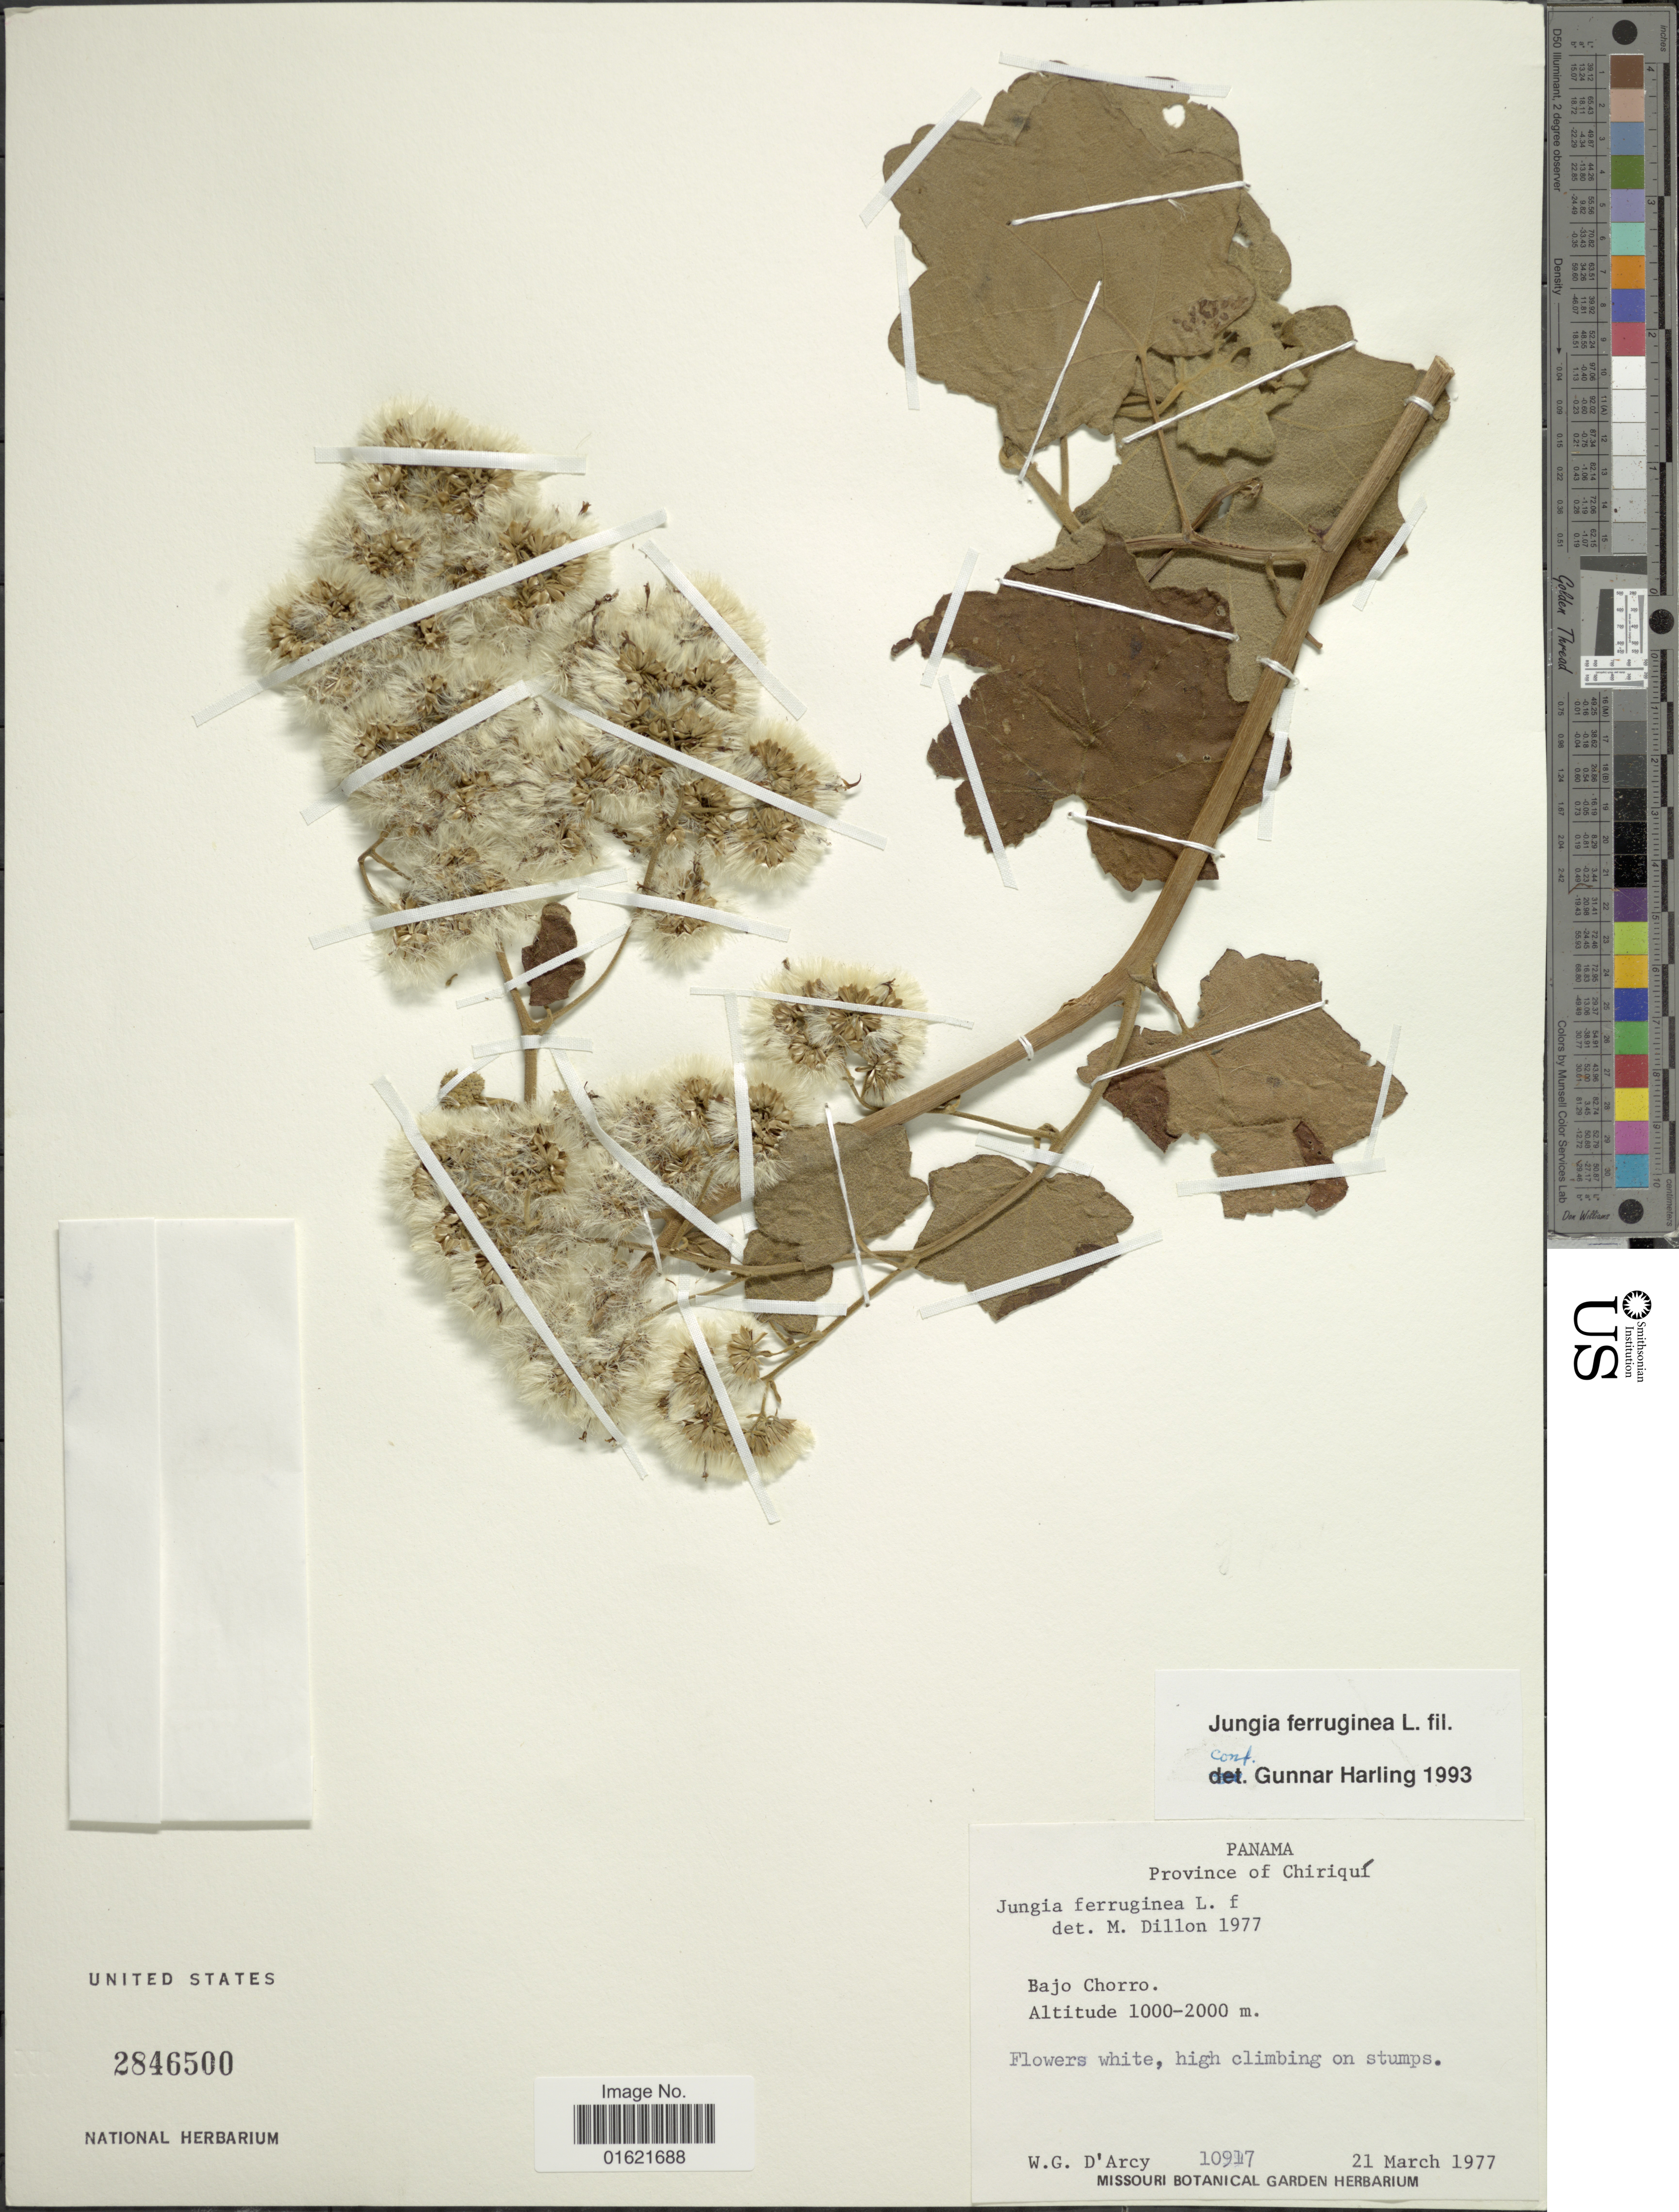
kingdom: Plantae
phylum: Tracheophyta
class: Magnoliopsida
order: Asterales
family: Asteraceae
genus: Jungia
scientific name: Jungia ferruginea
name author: L. f.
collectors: W. G. D'Arcy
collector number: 10917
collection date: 1977-03-21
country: Panama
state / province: Chiriqui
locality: Province of Chiriqui. Bajo Chorro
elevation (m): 1000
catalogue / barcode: US 2846500